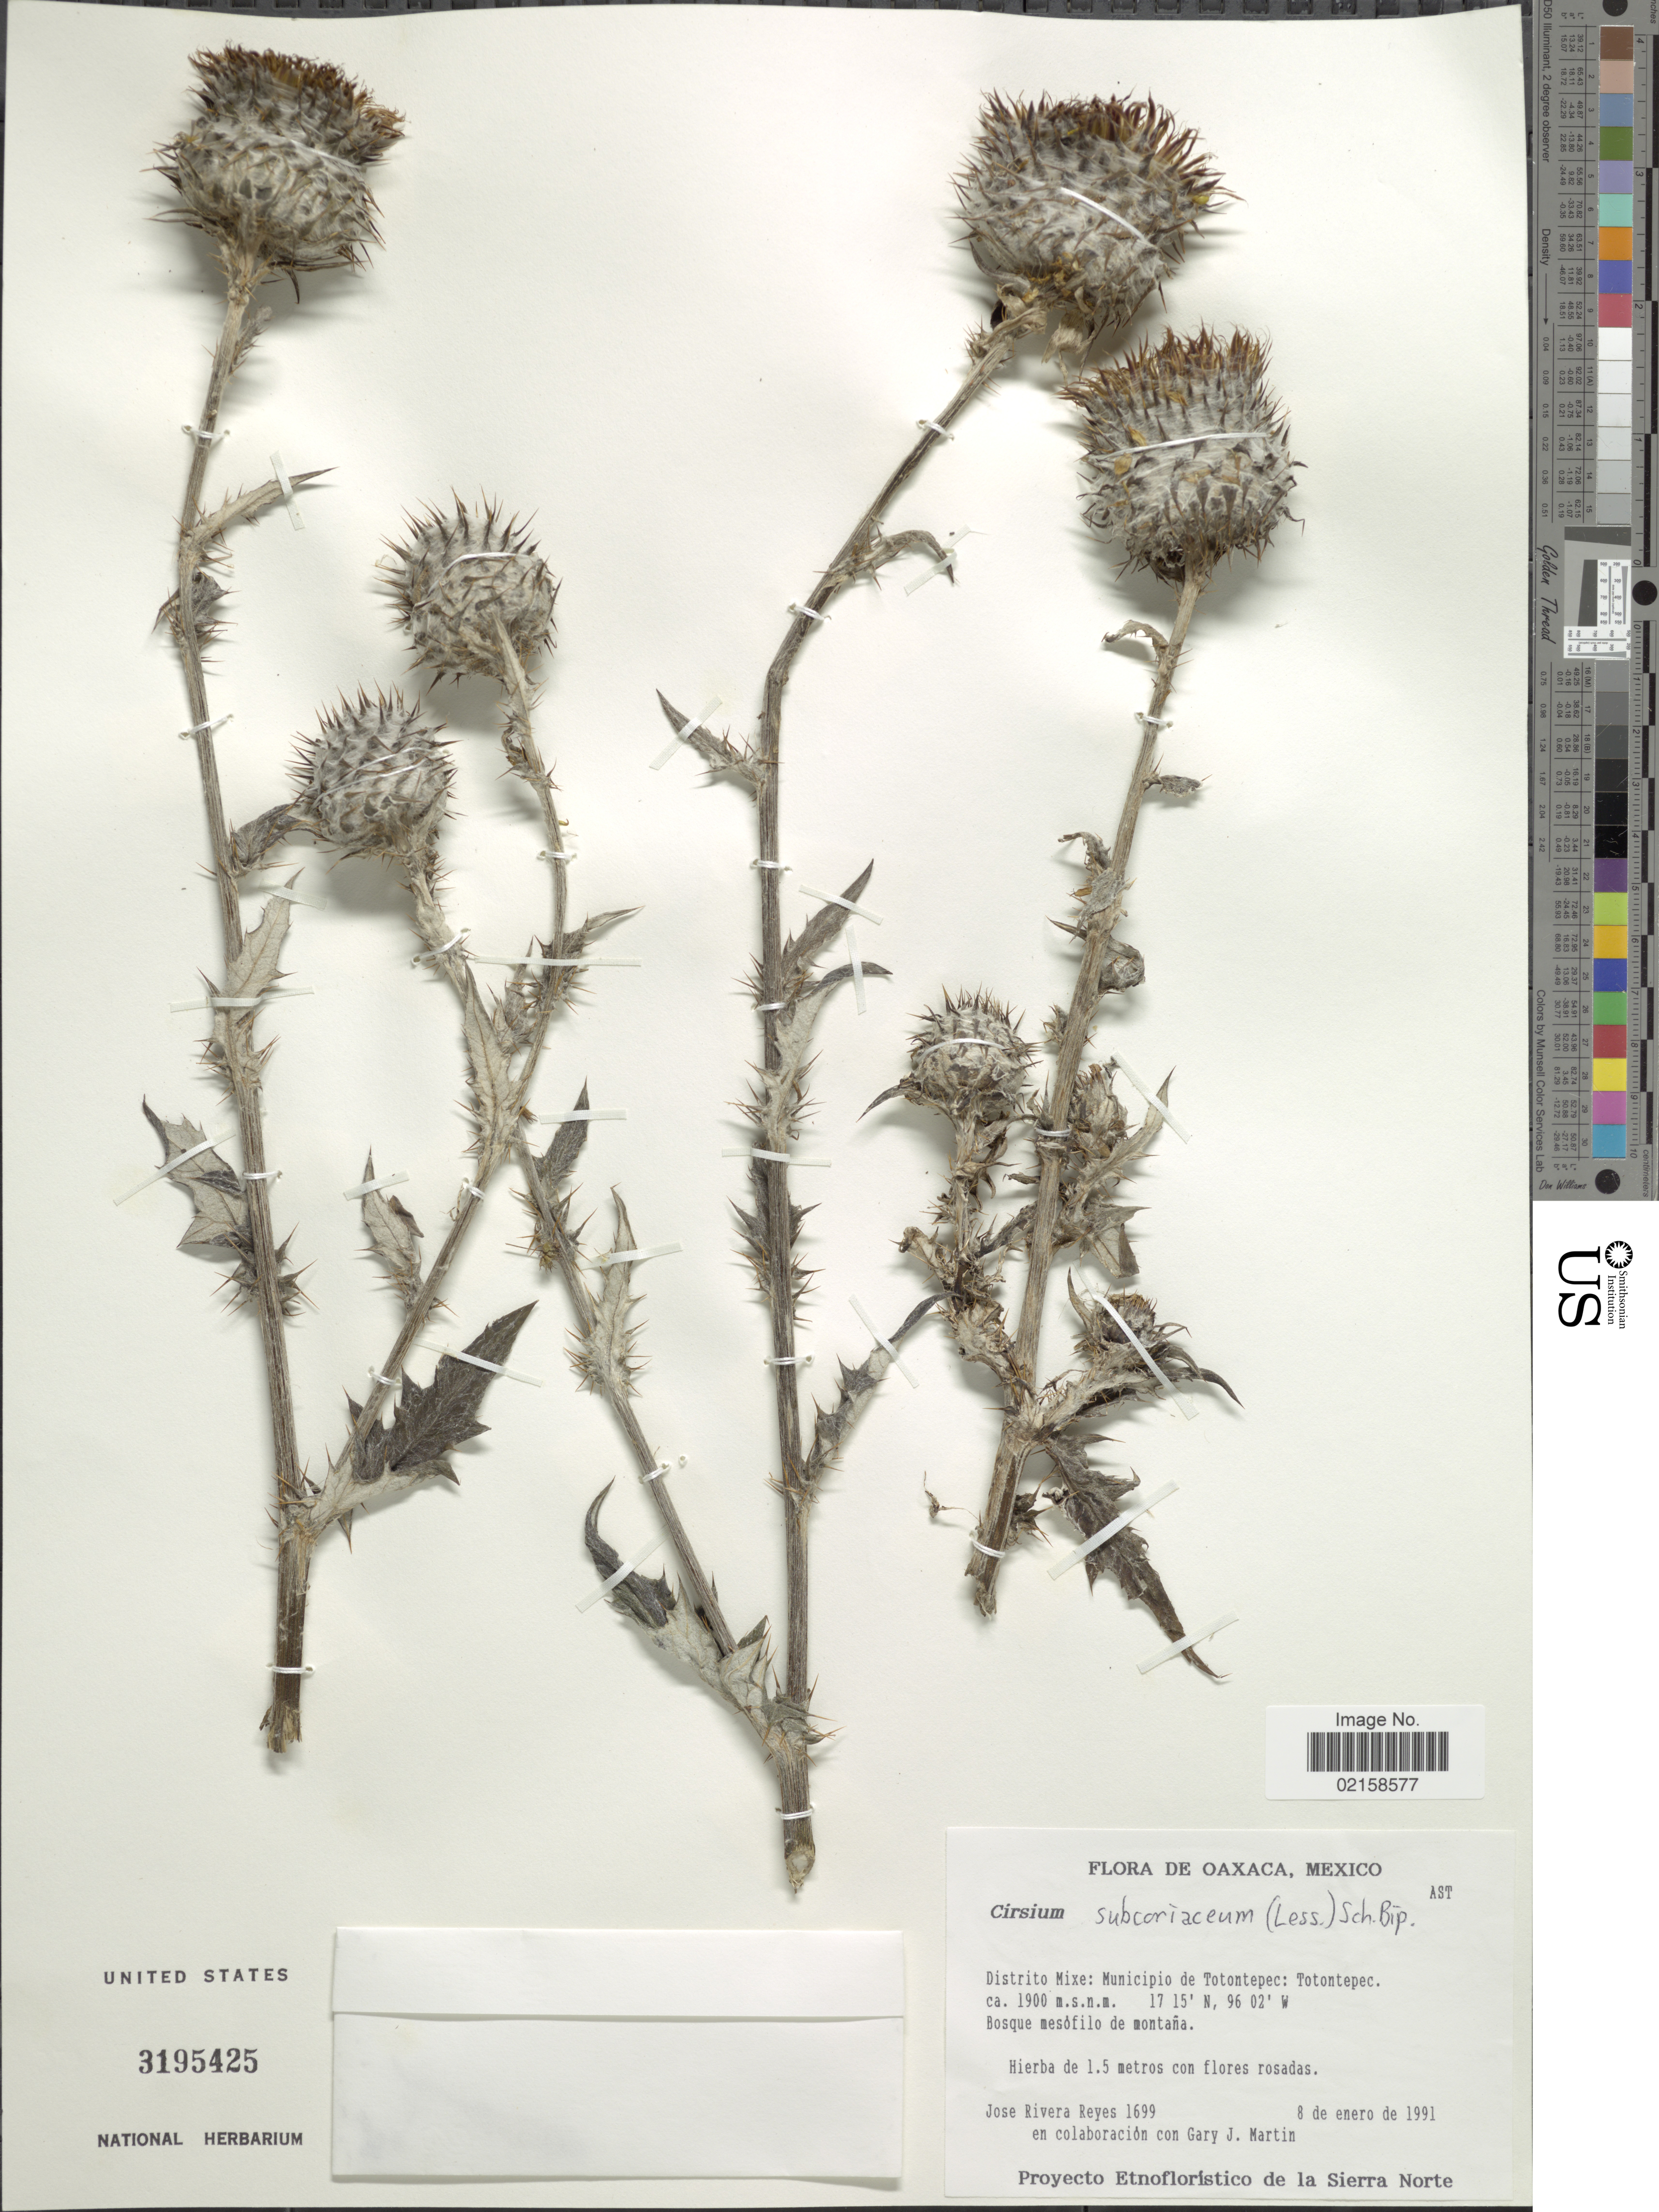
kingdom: Plantae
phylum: Tracheophyta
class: Magnoliopsida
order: Asterales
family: Asteraceae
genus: Cirsium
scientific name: Cirsium subcoriaceum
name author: (Less.) Sch. Bip.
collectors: J. Reyes & G. J. Martin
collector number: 1699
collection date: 1991-01-08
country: Mexico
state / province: Oaxaca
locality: Distrito Mixe: Municipio de Totontepec: Totontepec.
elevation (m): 1900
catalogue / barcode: US 3195425